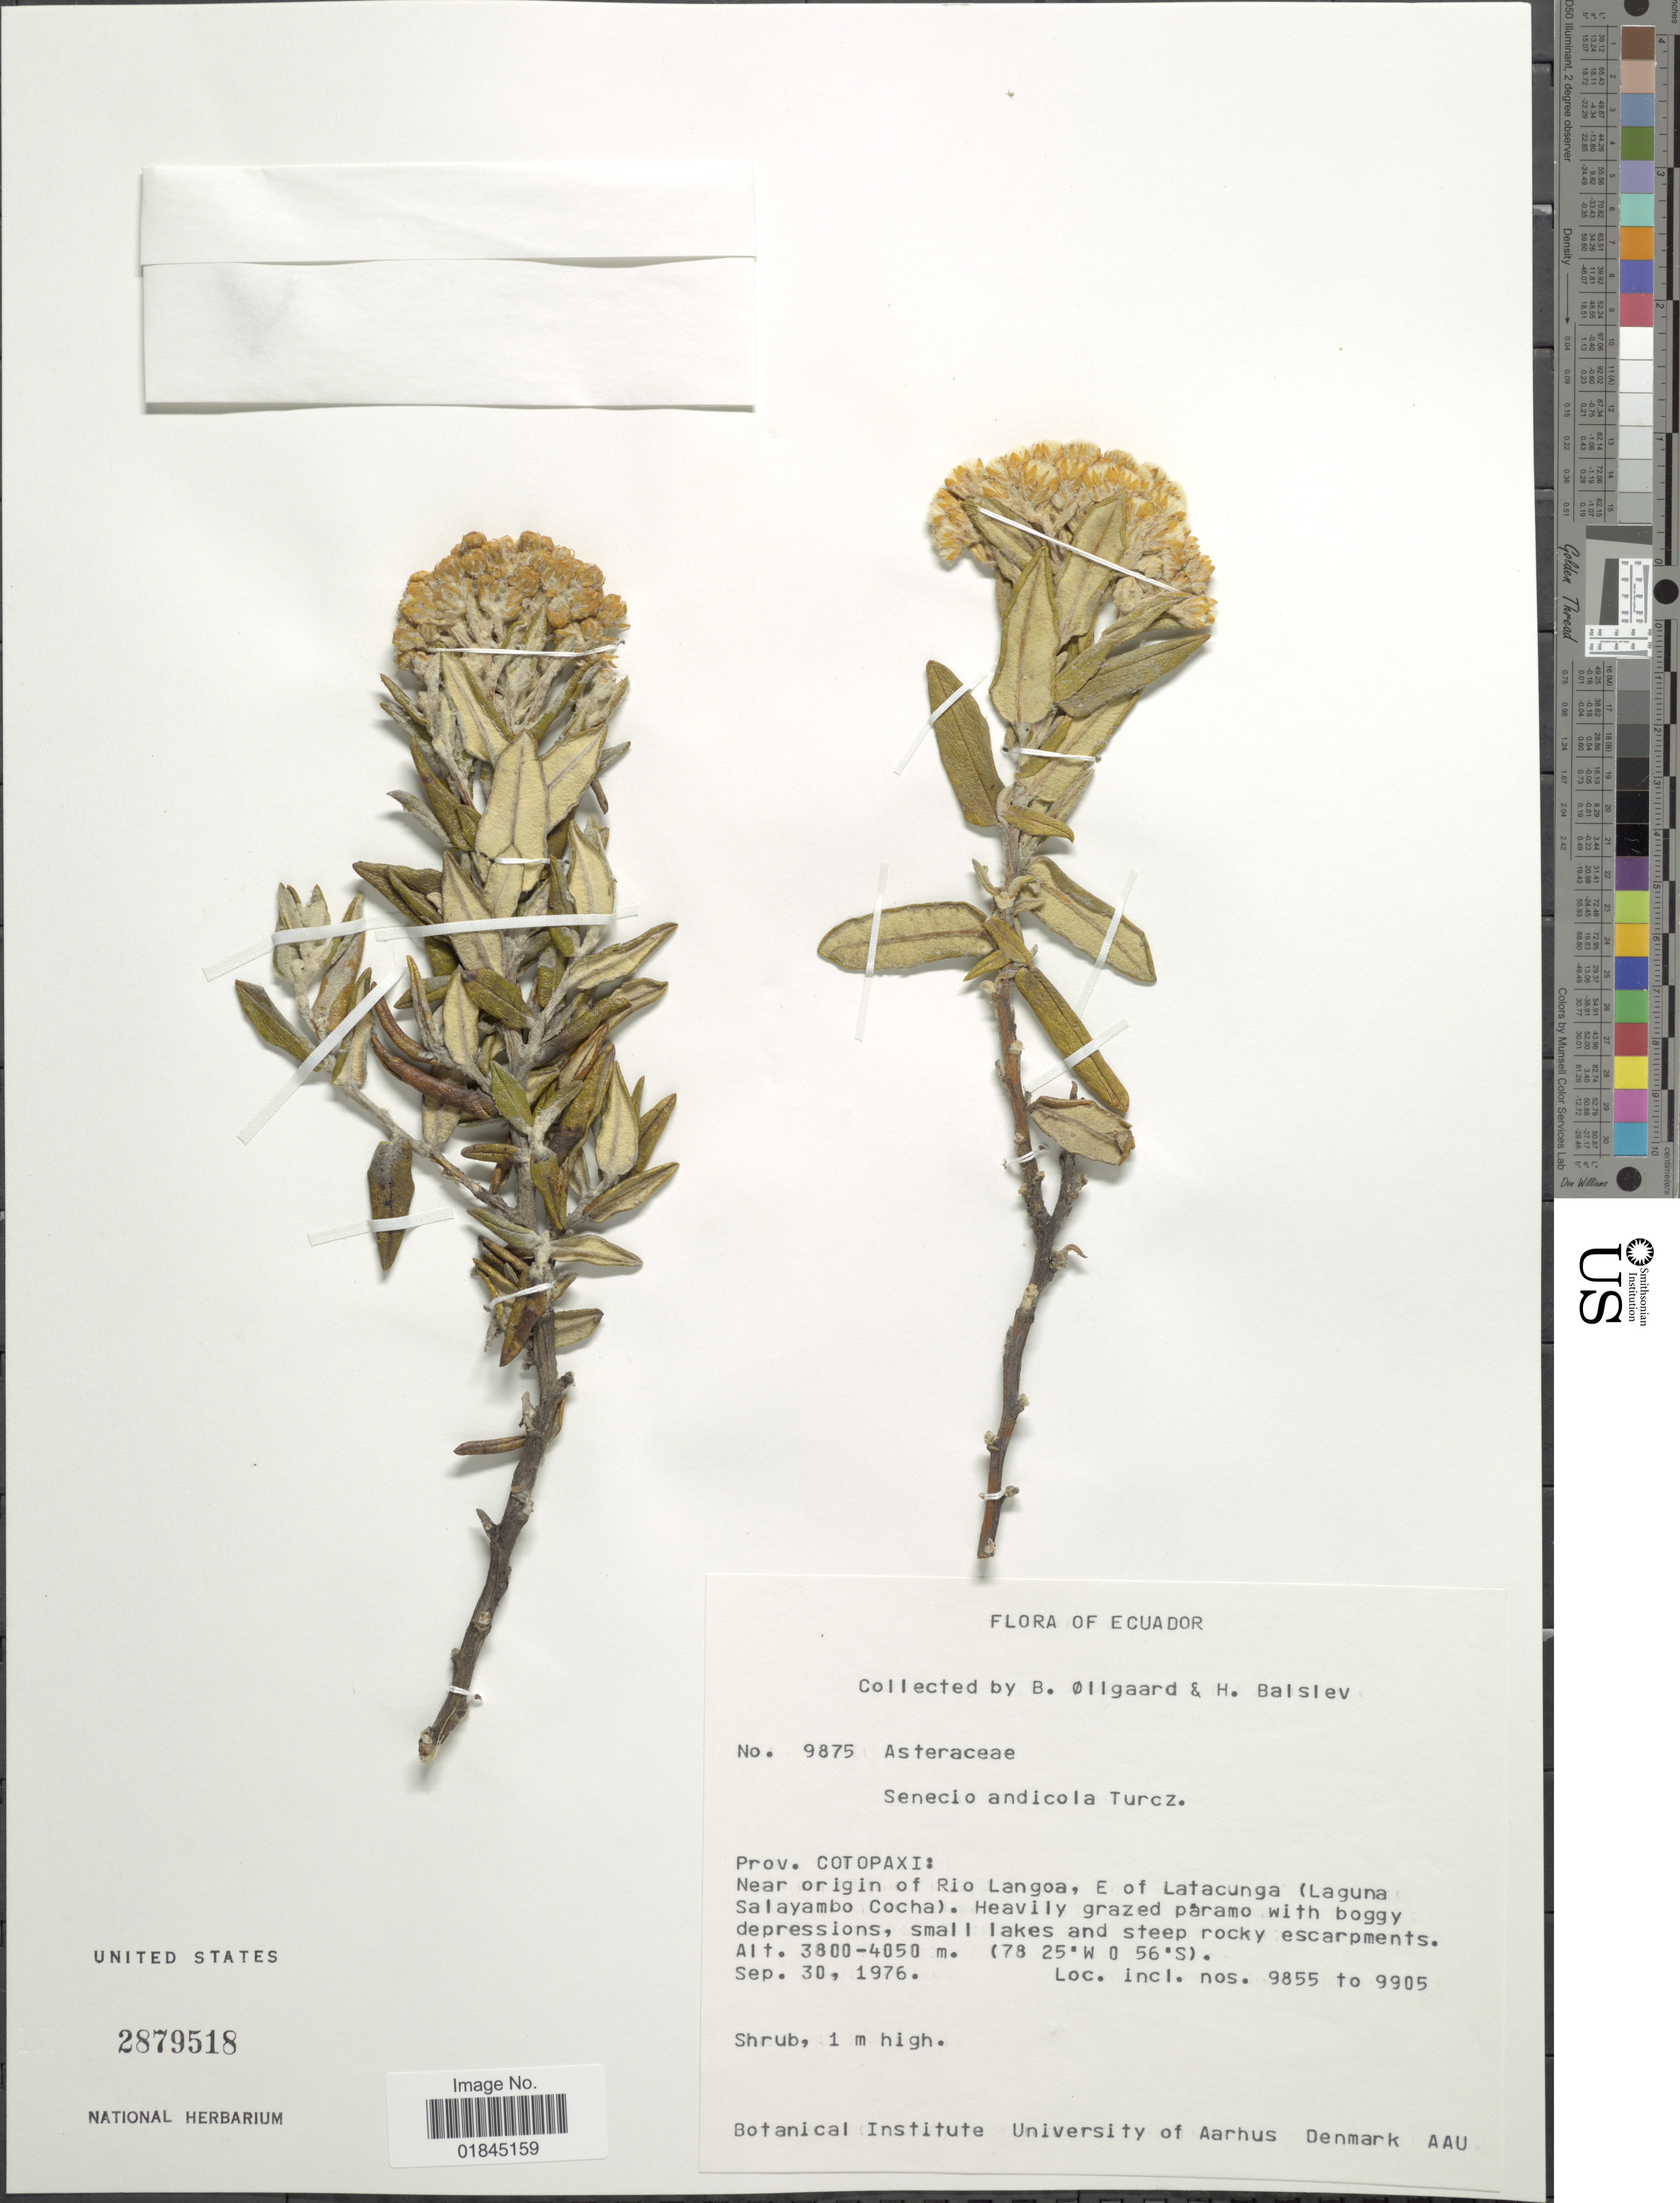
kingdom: Plantae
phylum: Tracheophyta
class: Magnoliopsida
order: Asterales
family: Asteraceae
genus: Pentacalia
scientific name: Pentacalia andicola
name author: (Turcz.) Cuatrec.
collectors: B. Øllgaard & H. Balslev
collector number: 9875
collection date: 1976-09-30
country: Ecuador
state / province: Cotopaxi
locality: Prov. Cotopaxi: Near origin of Rio Langoa, E of Latacunga (Laguna Salayambo Cocha).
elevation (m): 3800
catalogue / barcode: US 2879518